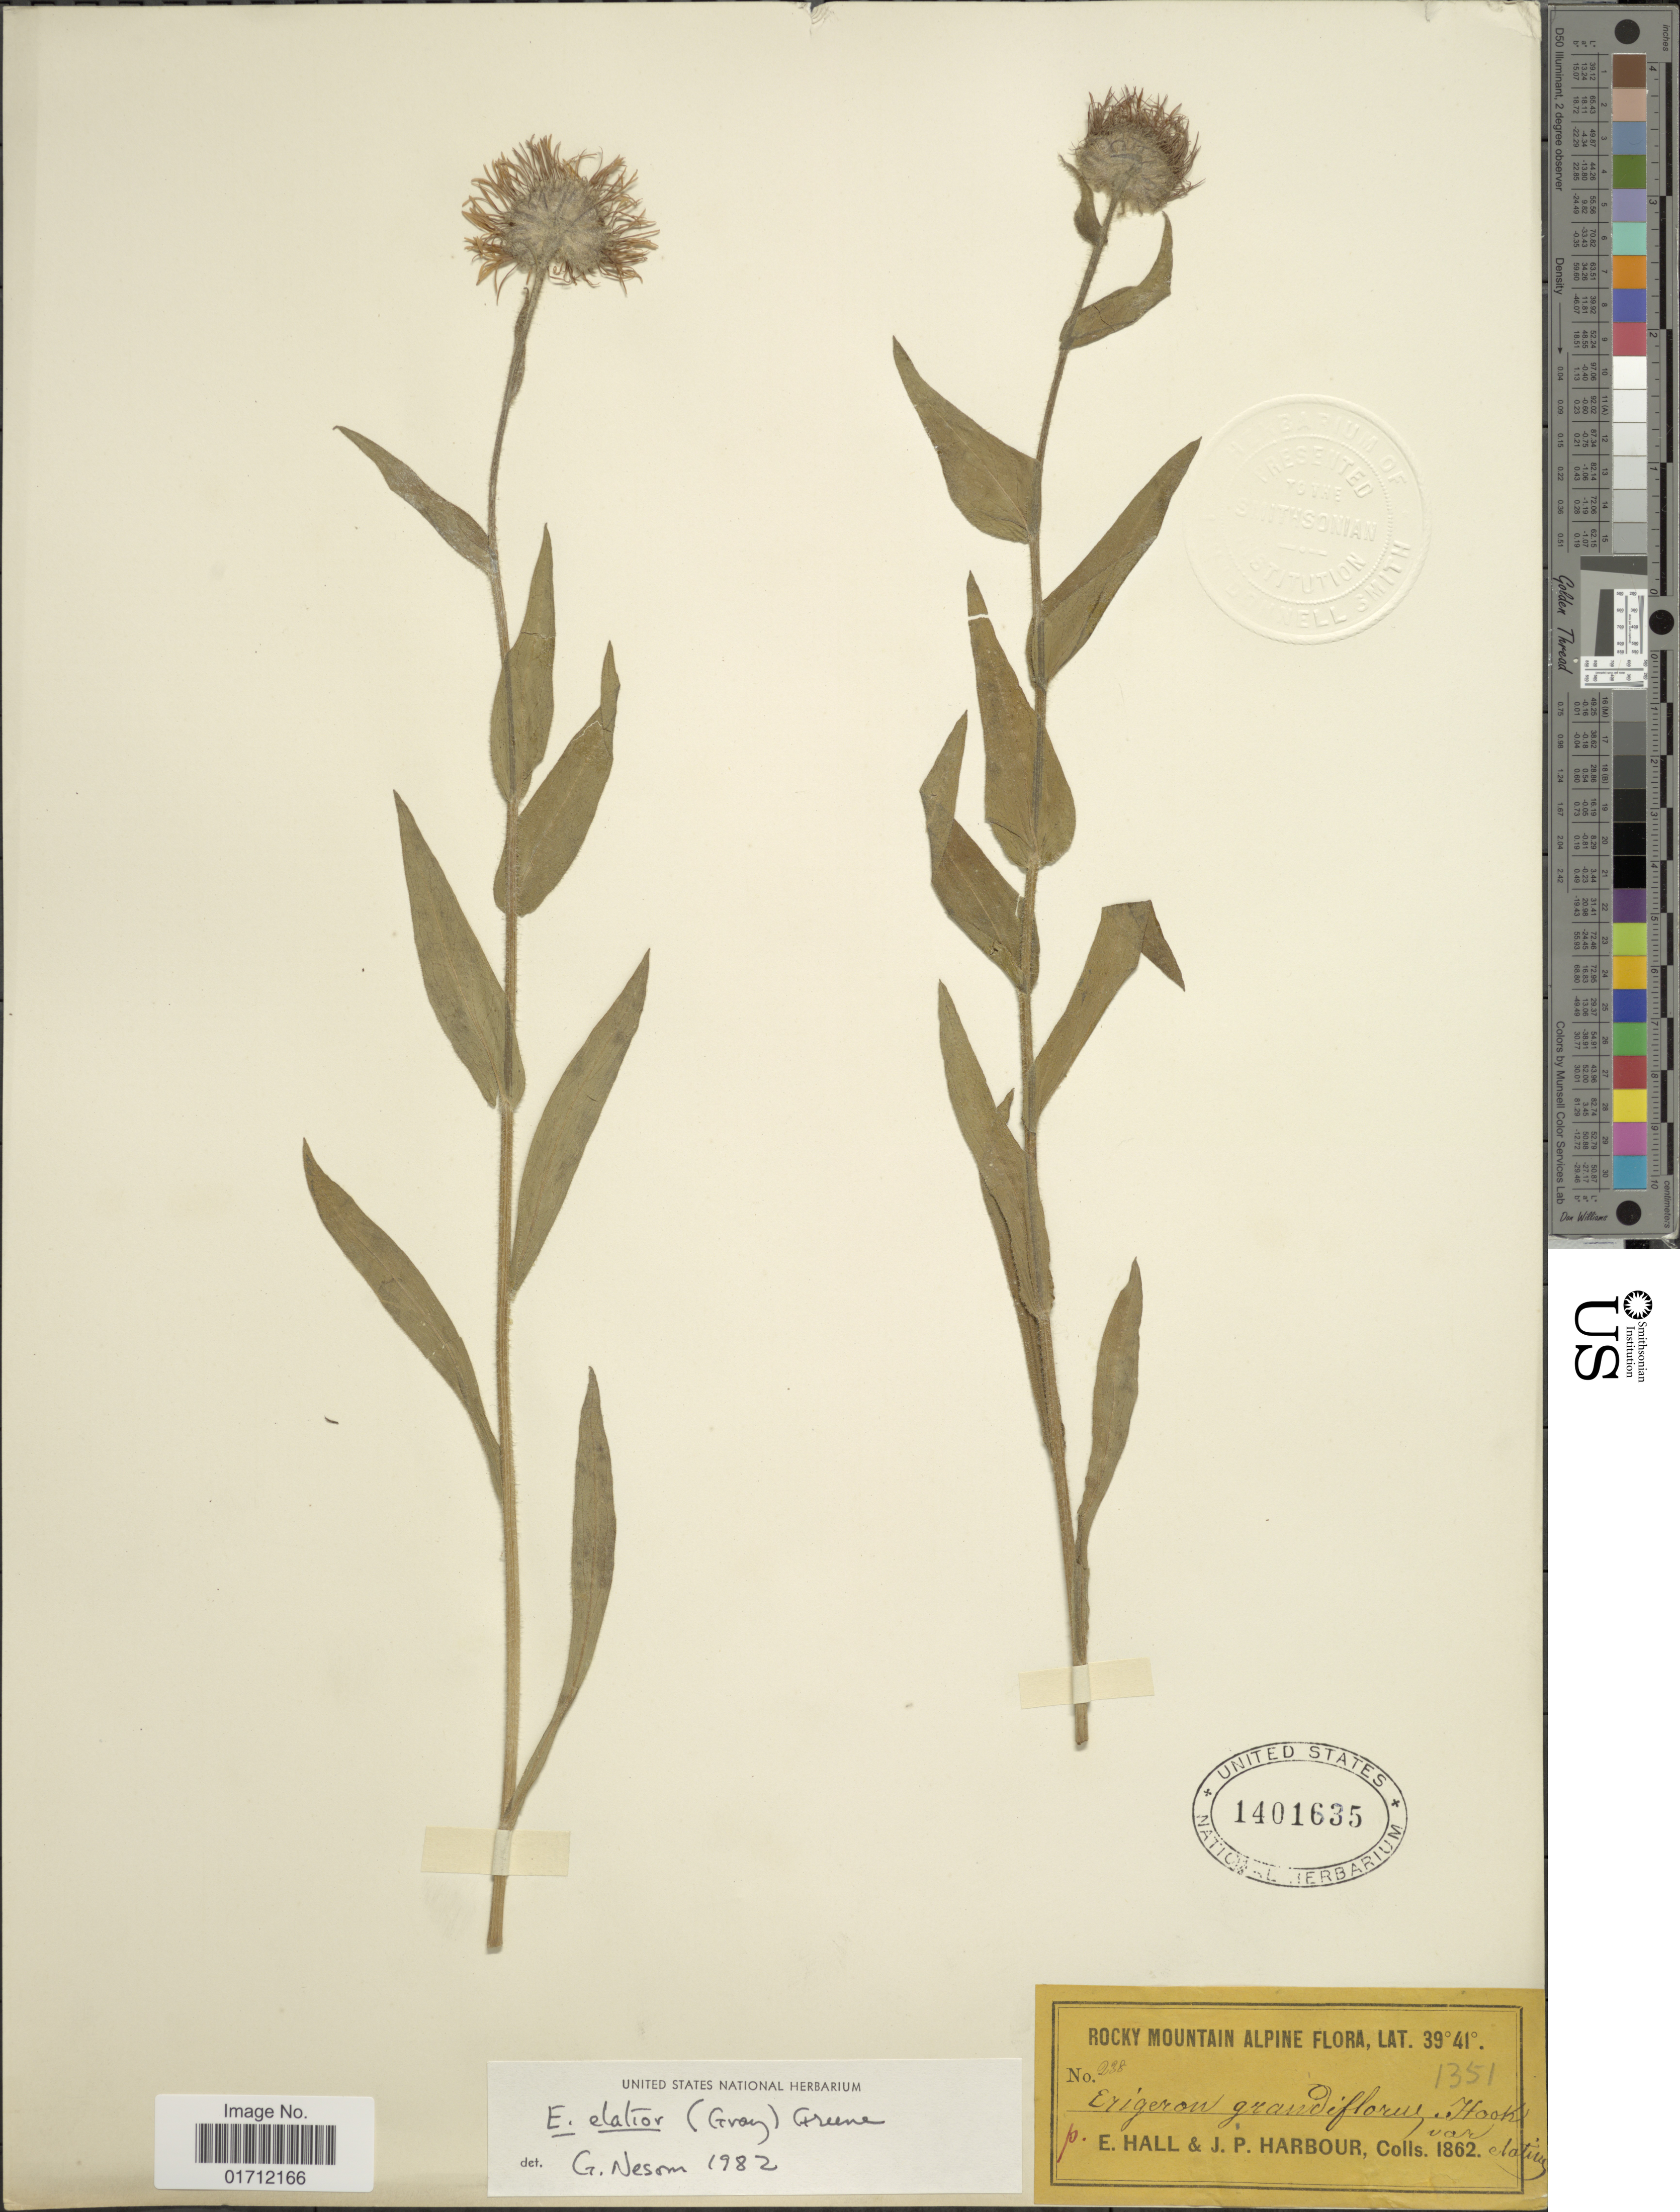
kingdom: Plantae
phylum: Tracheophyta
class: Magnoliopsida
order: Asterales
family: Asteraceae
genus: Erigeron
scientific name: Erigeron elatior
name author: (A. Gray) Greene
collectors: E. Hall & J. Harbour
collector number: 238/1351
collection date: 1862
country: United States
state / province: Colorado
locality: Rocky Mtns. Alpine.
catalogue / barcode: US 1401635